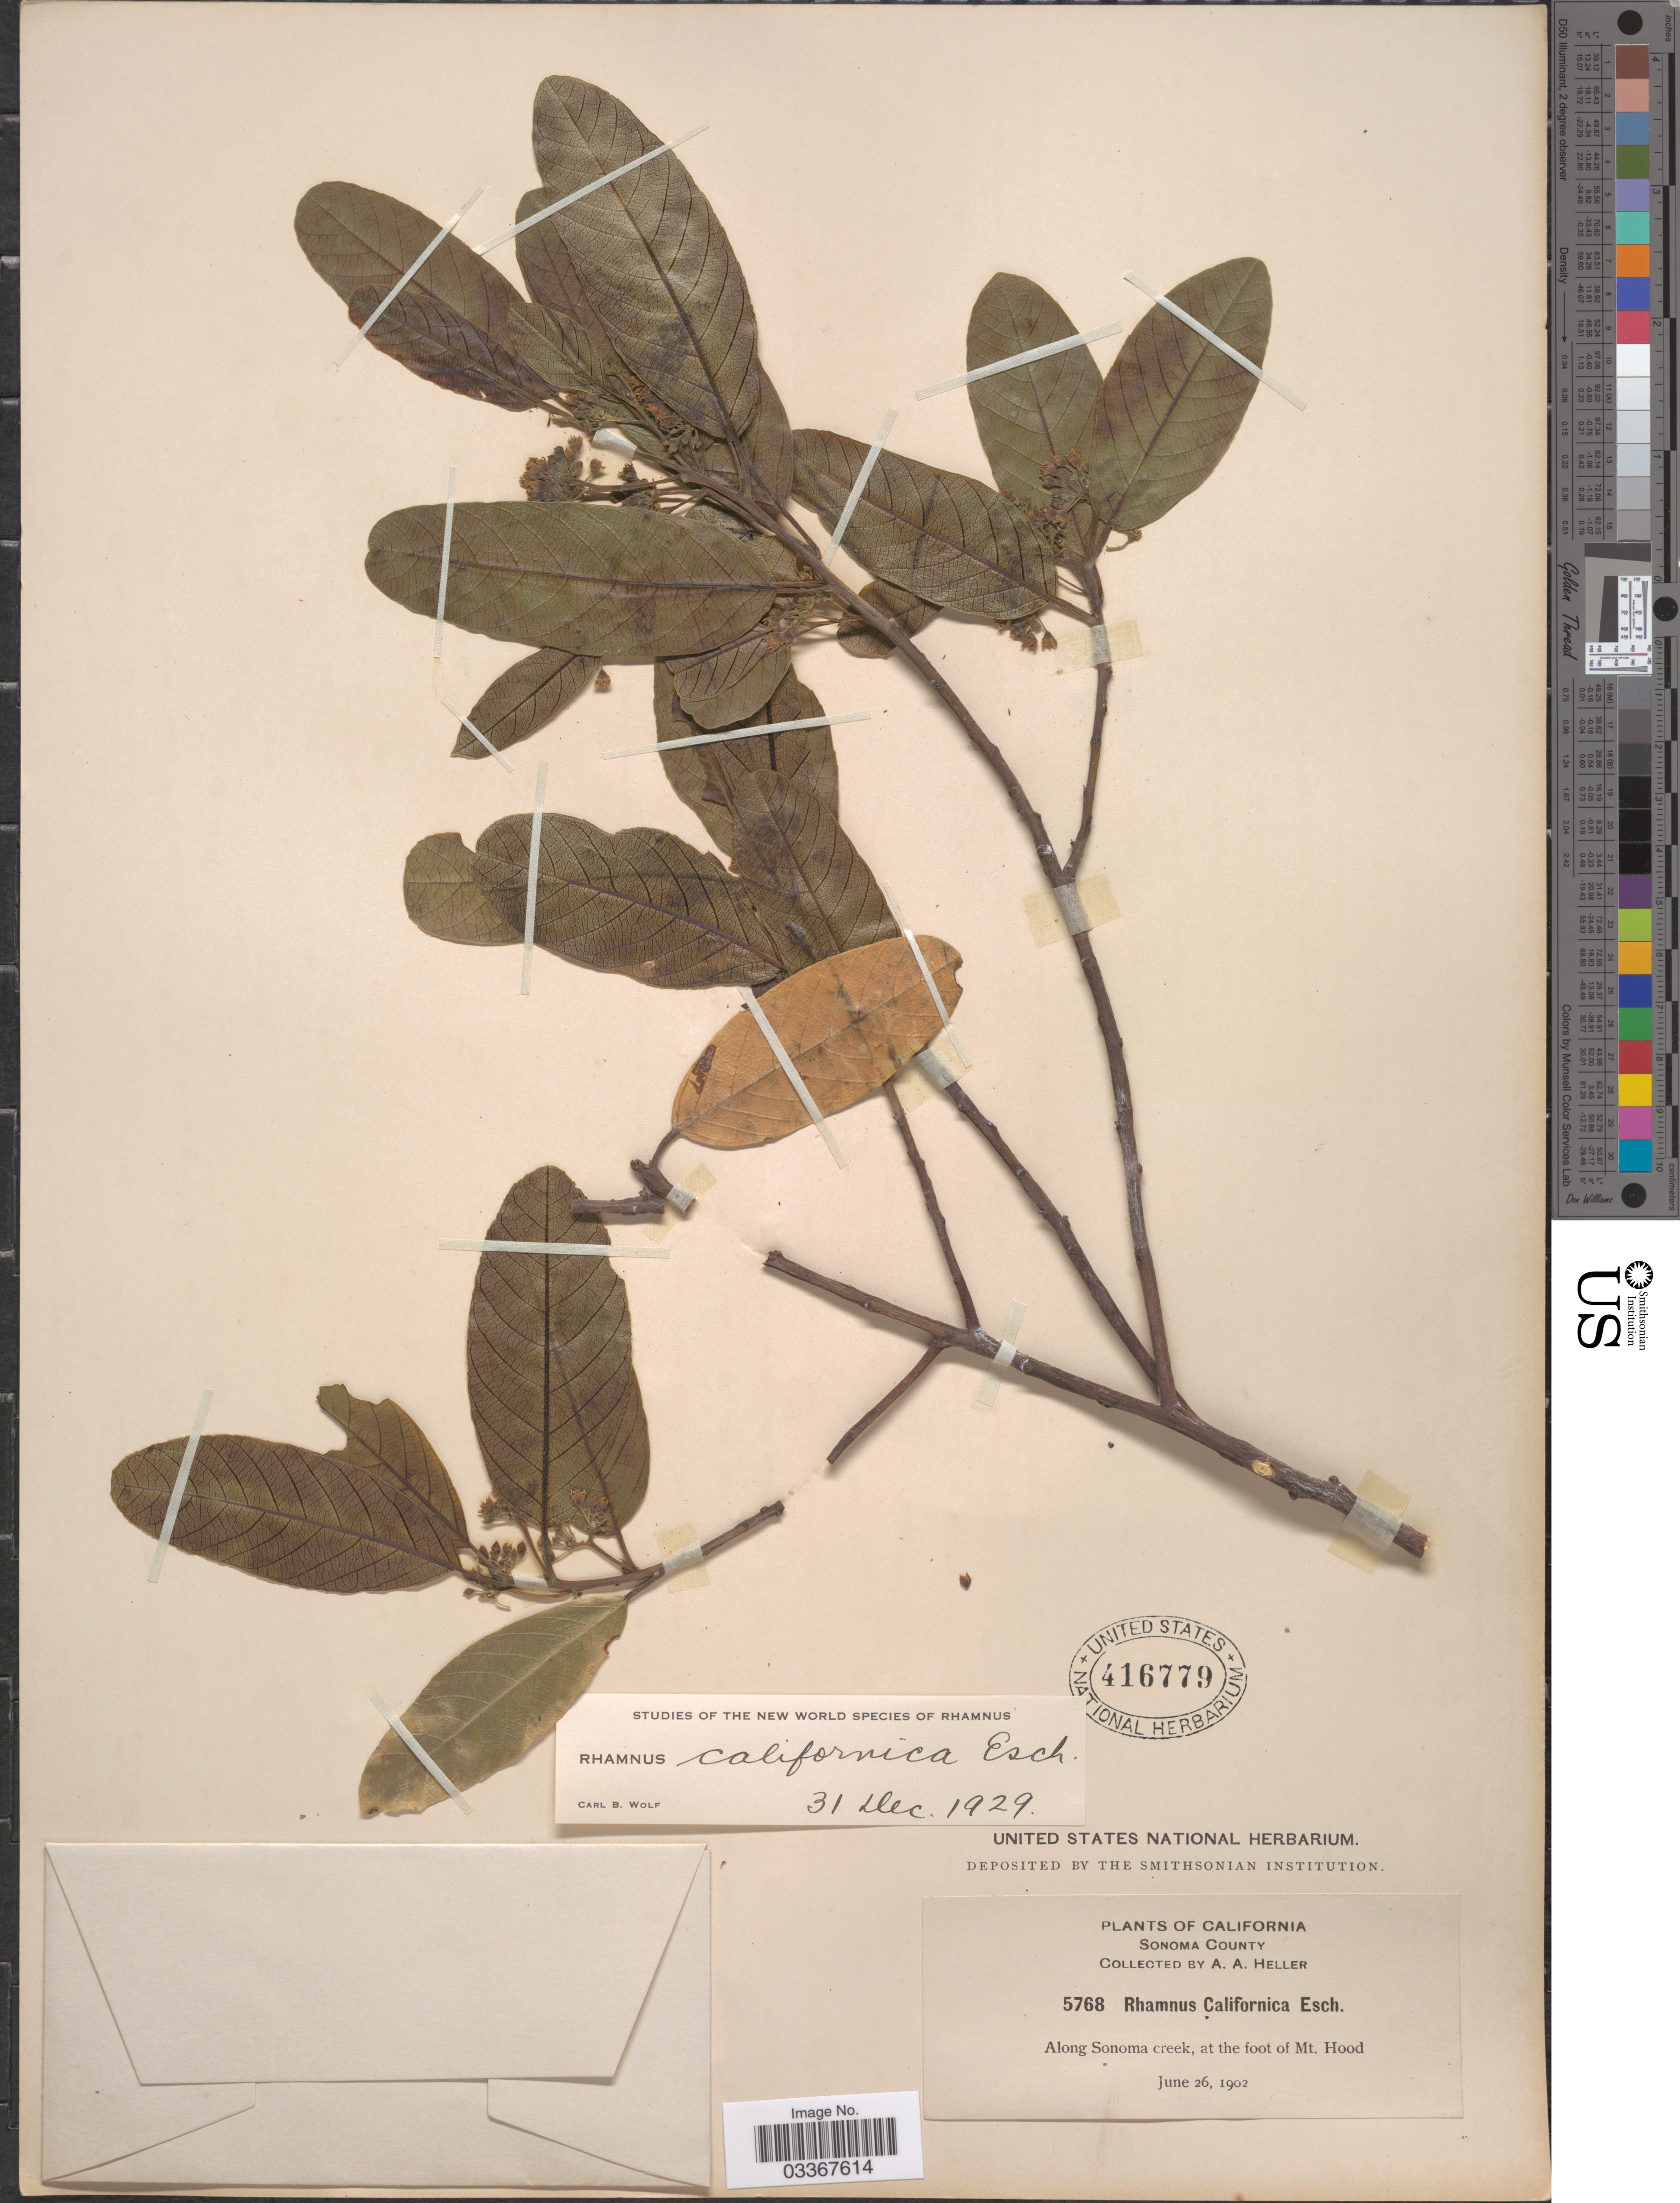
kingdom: Plantae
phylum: Tracheophyta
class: Magnoliopsida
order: Rosales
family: Rhamnaceae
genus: Frangula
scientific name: Frangula californica subsp. californica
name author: (Eschsch.) A. Gray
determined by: Strong, Mark T., (BOT), Smithsonian Institution - National Museum of Natural History (UNITED STATES)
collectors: A. A. Heller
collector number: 5768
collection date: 1902-06-26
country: United States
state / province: California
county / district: Sonoma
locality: Sonoma County, Along Sonoma creek, at the foot of Mt. Hood.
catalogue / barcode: US 416779